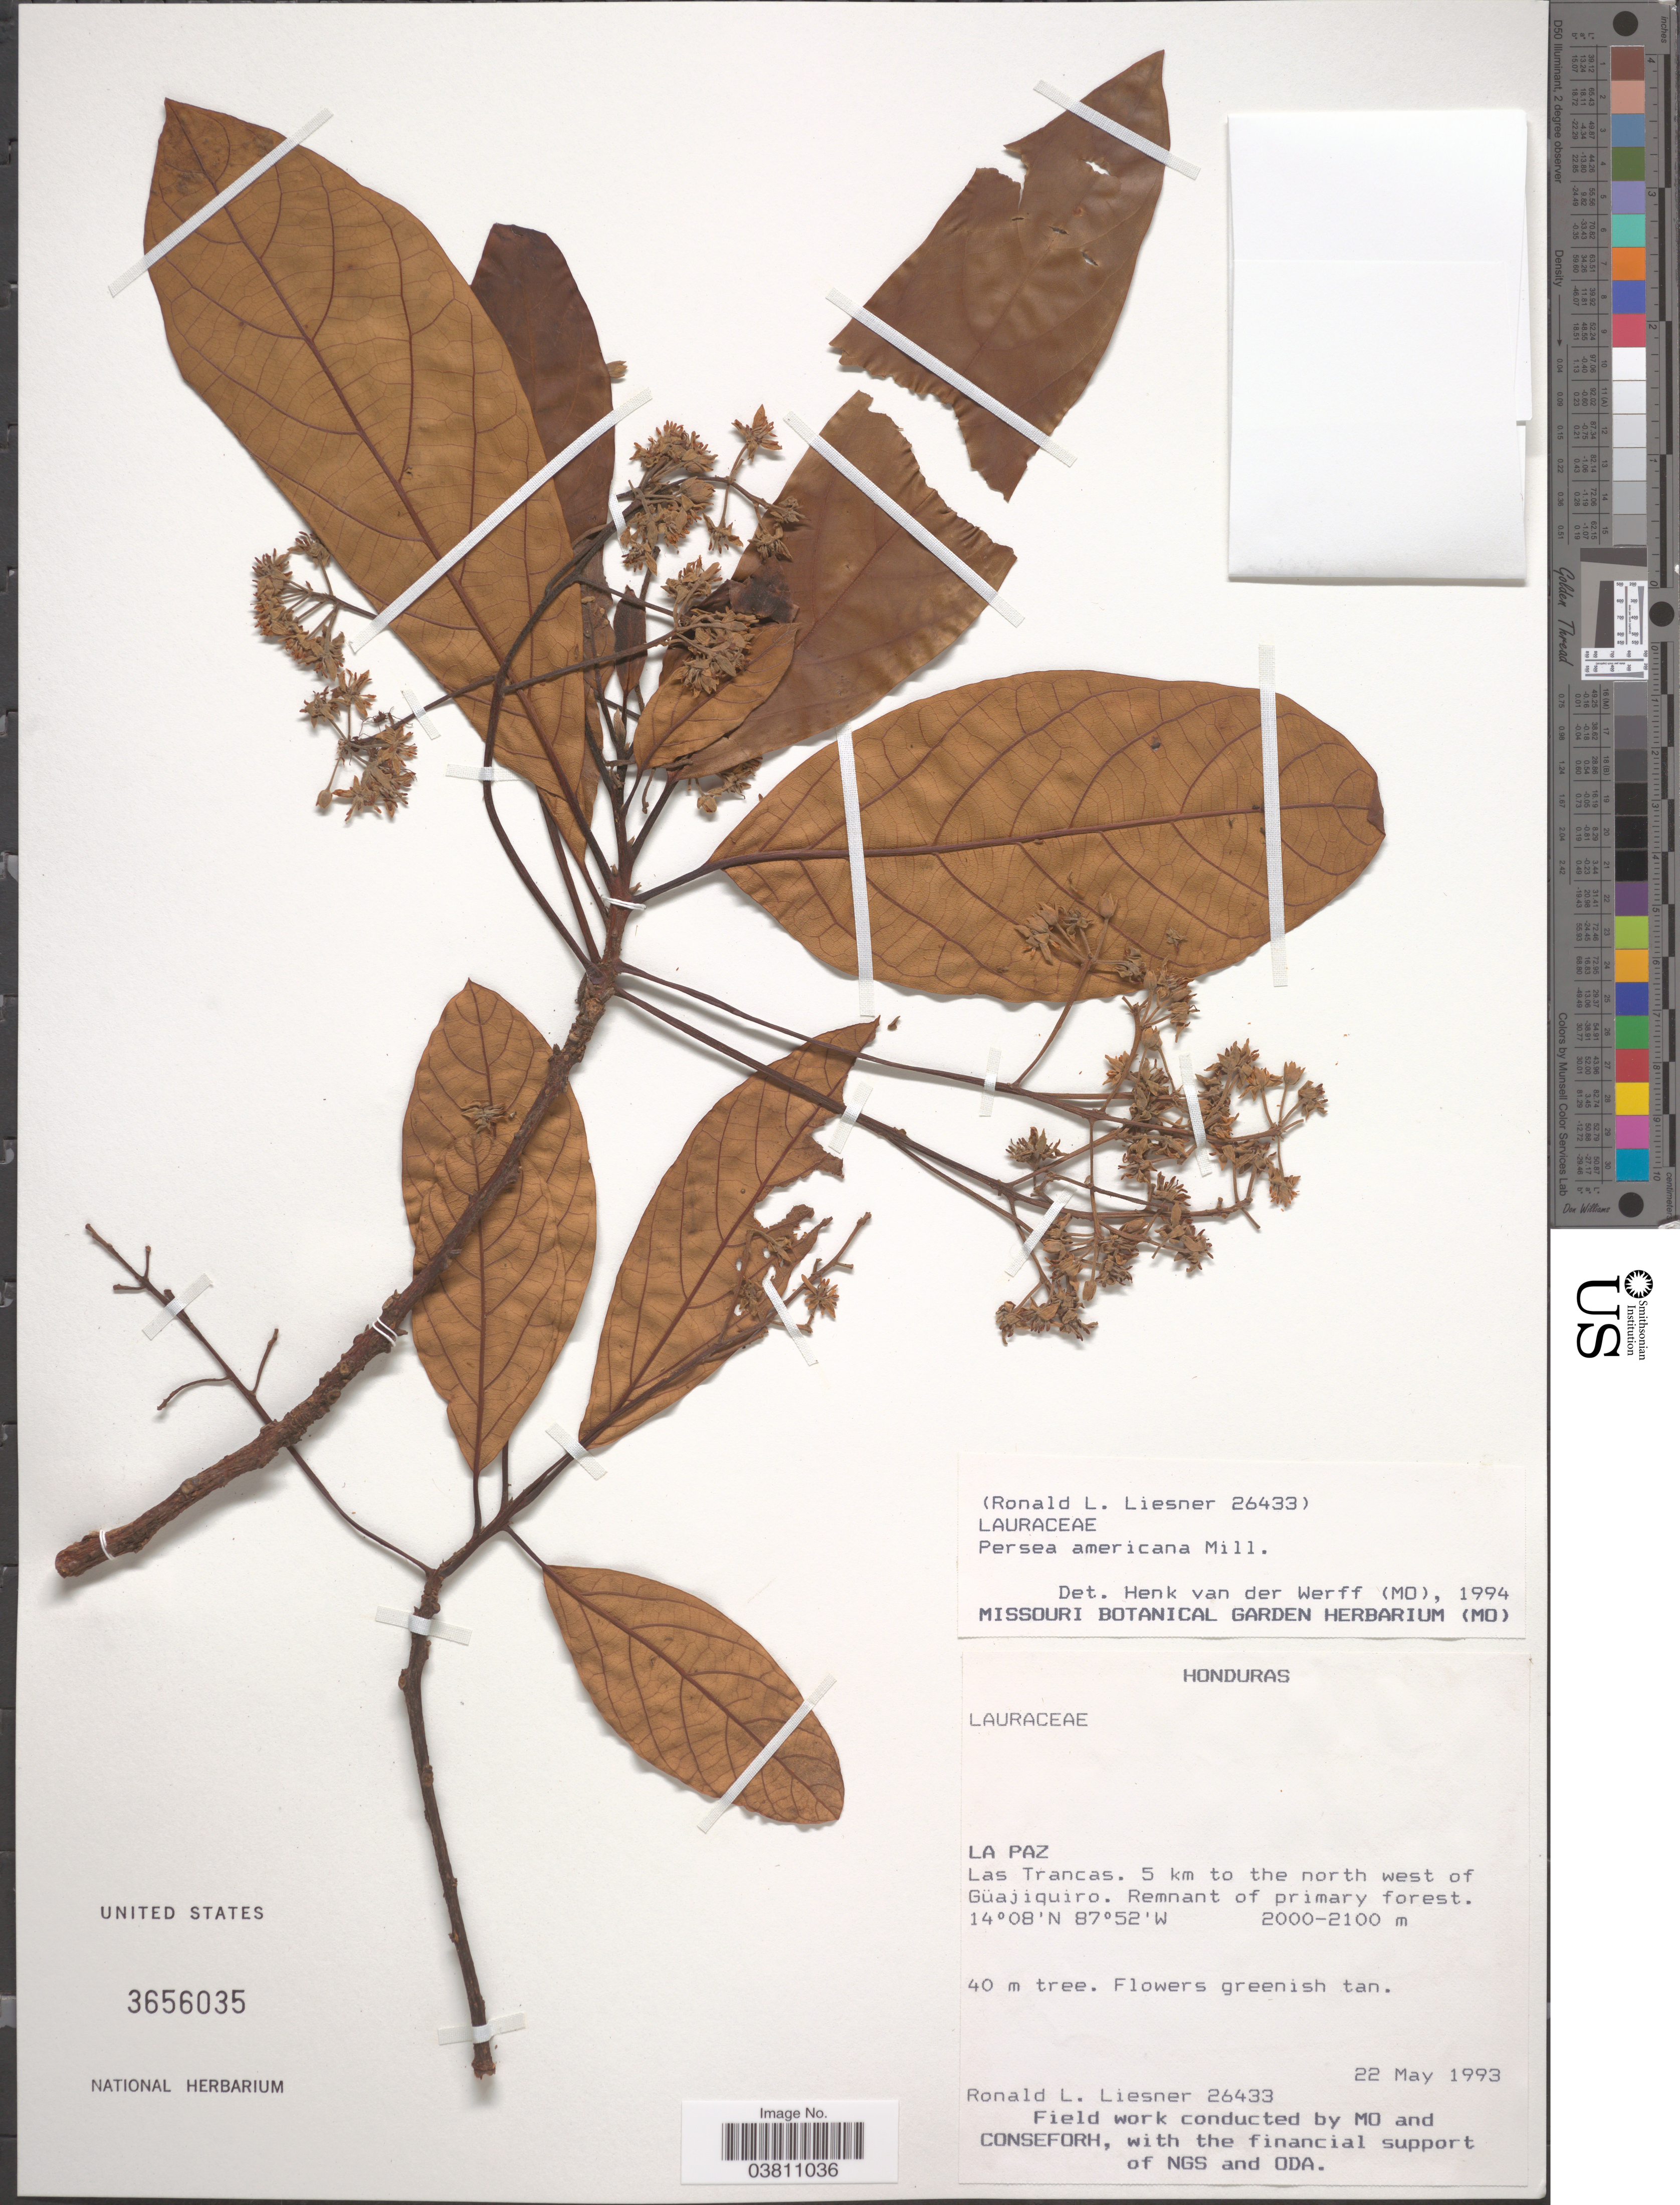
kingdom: Plantae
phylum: Tracheophyta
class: Magnoliopsida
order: Laurales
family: Lauraceae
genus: Persea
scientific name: Persea americana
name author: Mill.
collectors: R. L. Liesner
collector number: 26433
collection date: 1993-05-22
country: Honduras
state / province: La Paz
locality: Las Trancas. 5 km to the north west of Güajiquiro.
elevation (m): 2000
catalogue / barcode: US 3656035